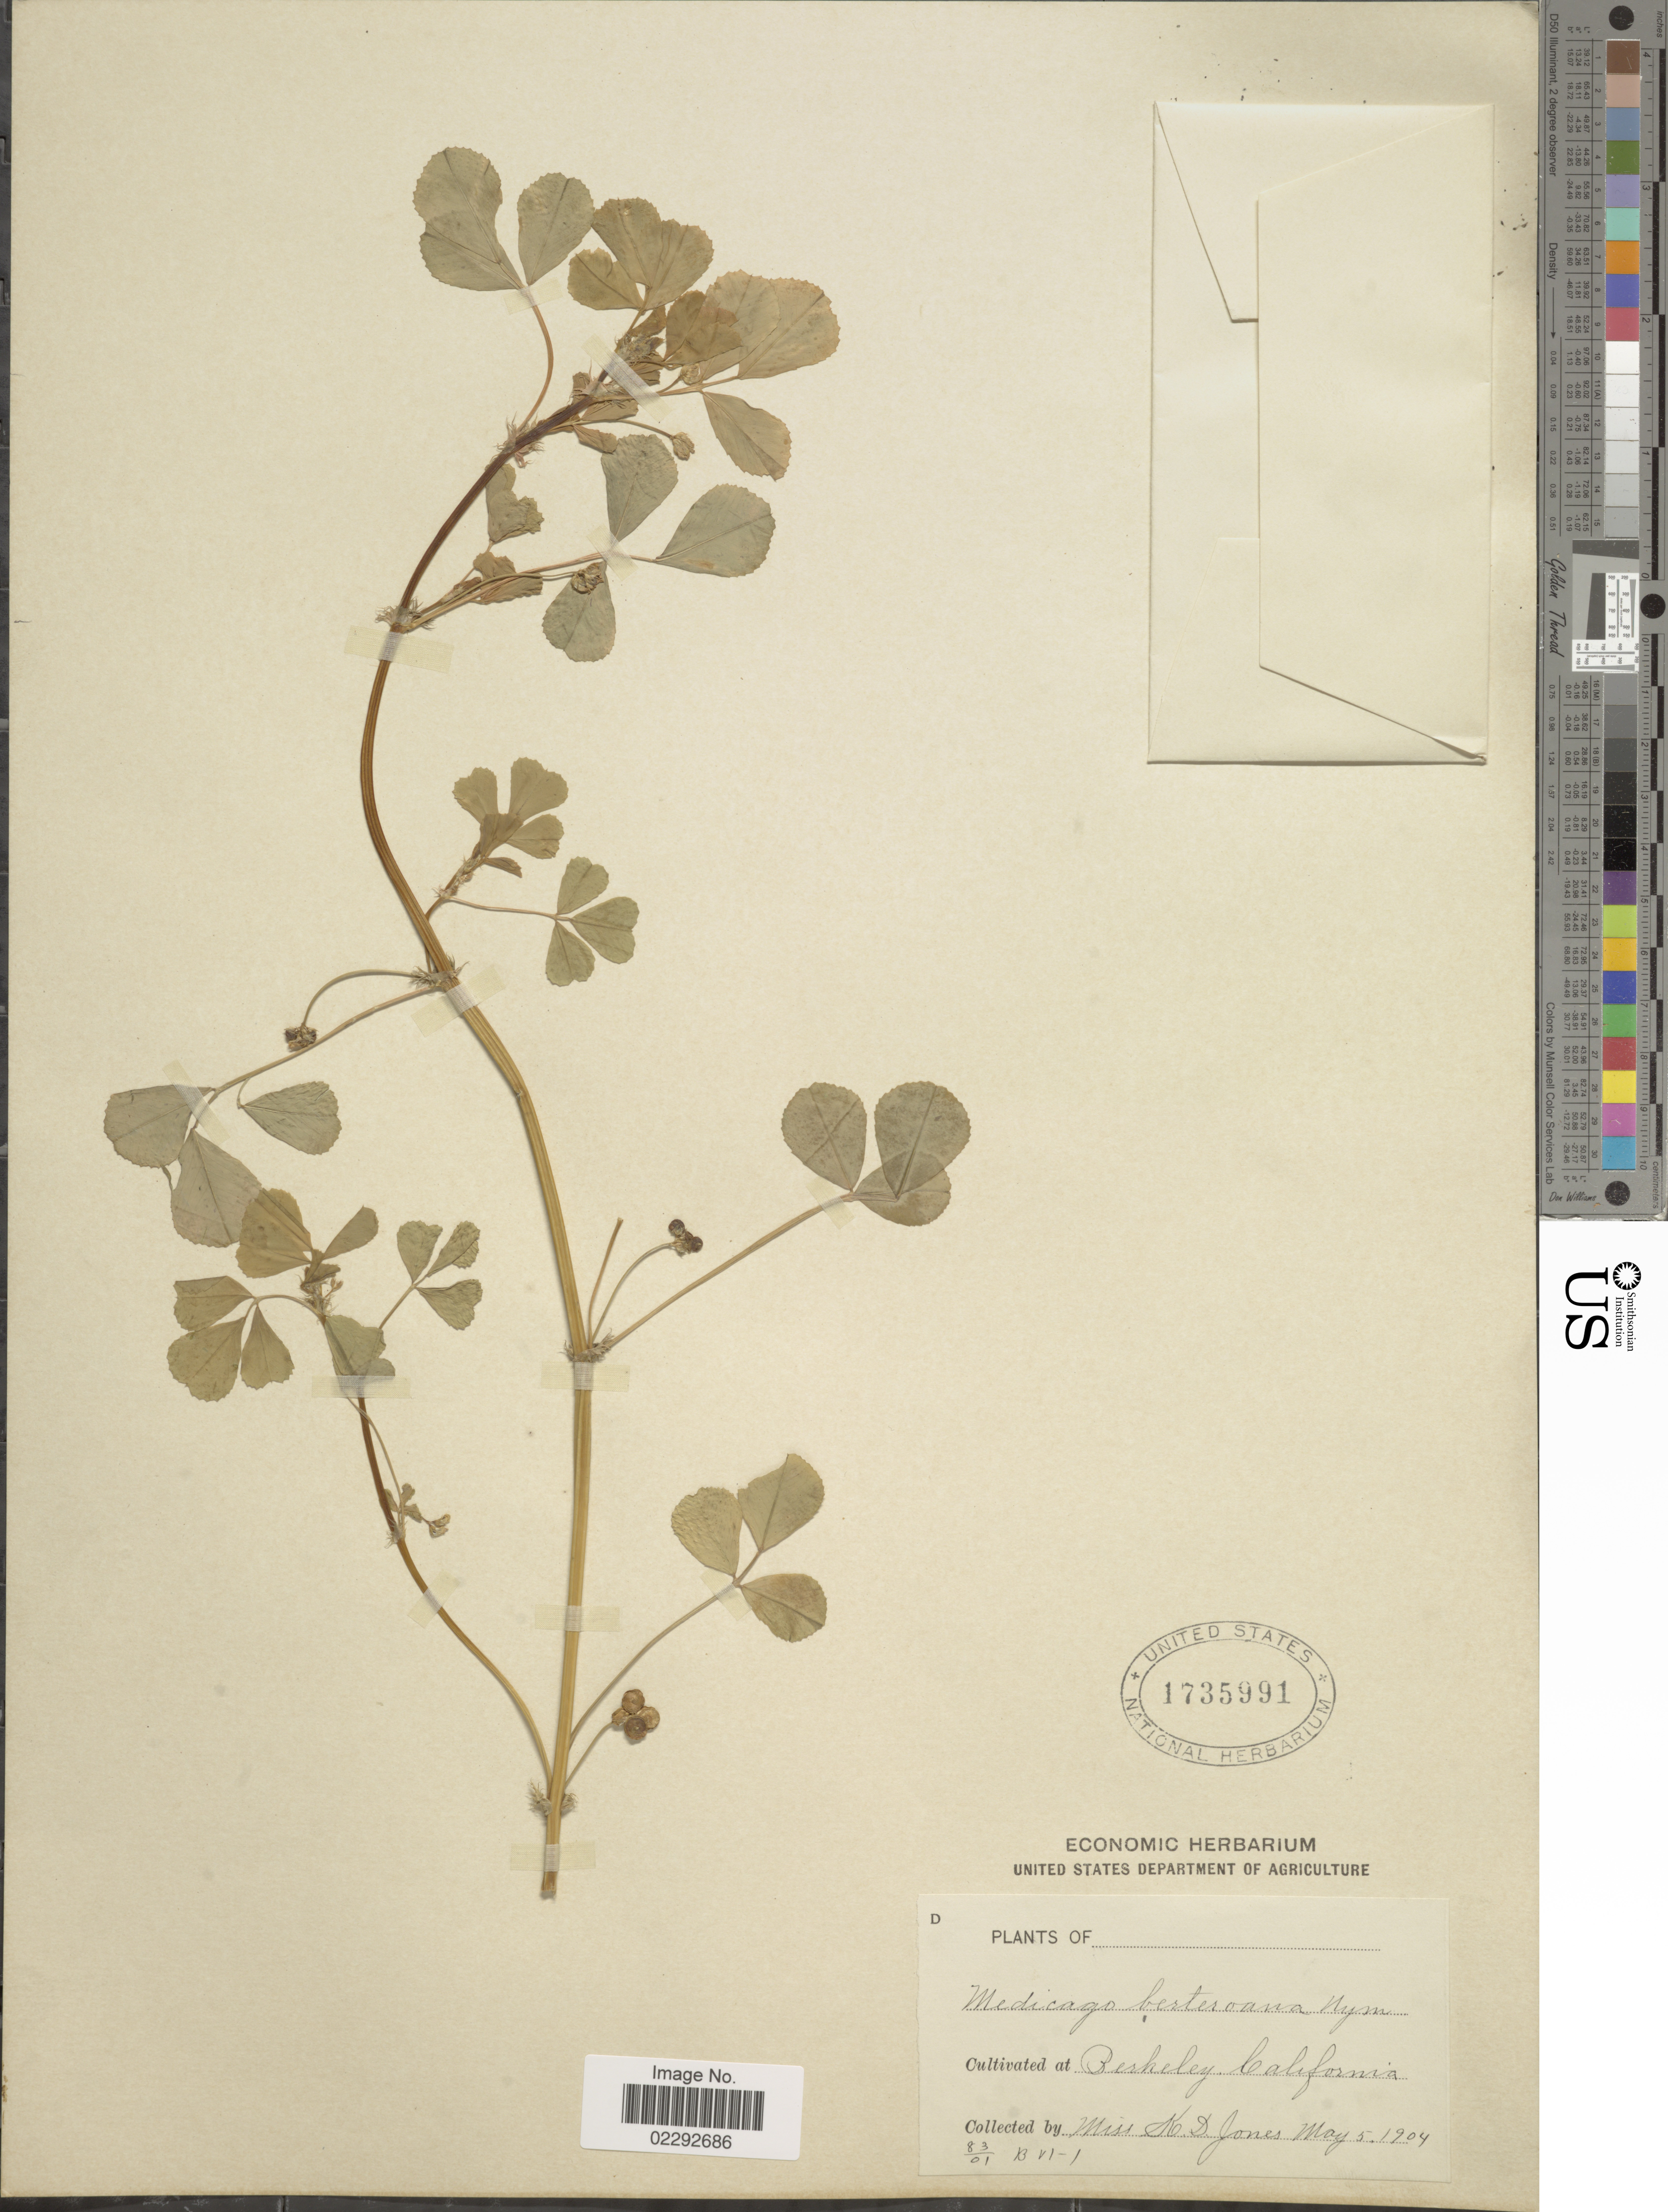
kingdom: Plantae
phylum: Tracheophyta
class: Magnoliopsida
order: Fabales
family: Fabaceae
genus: Medicago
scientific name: Medicago berteroana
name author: Nyman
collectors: K. D. Jones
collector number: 83/01 B VI-I?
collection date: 1904-05-05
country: United States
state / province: California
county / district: Alameda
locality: Berkeley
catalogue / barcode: US 1735991